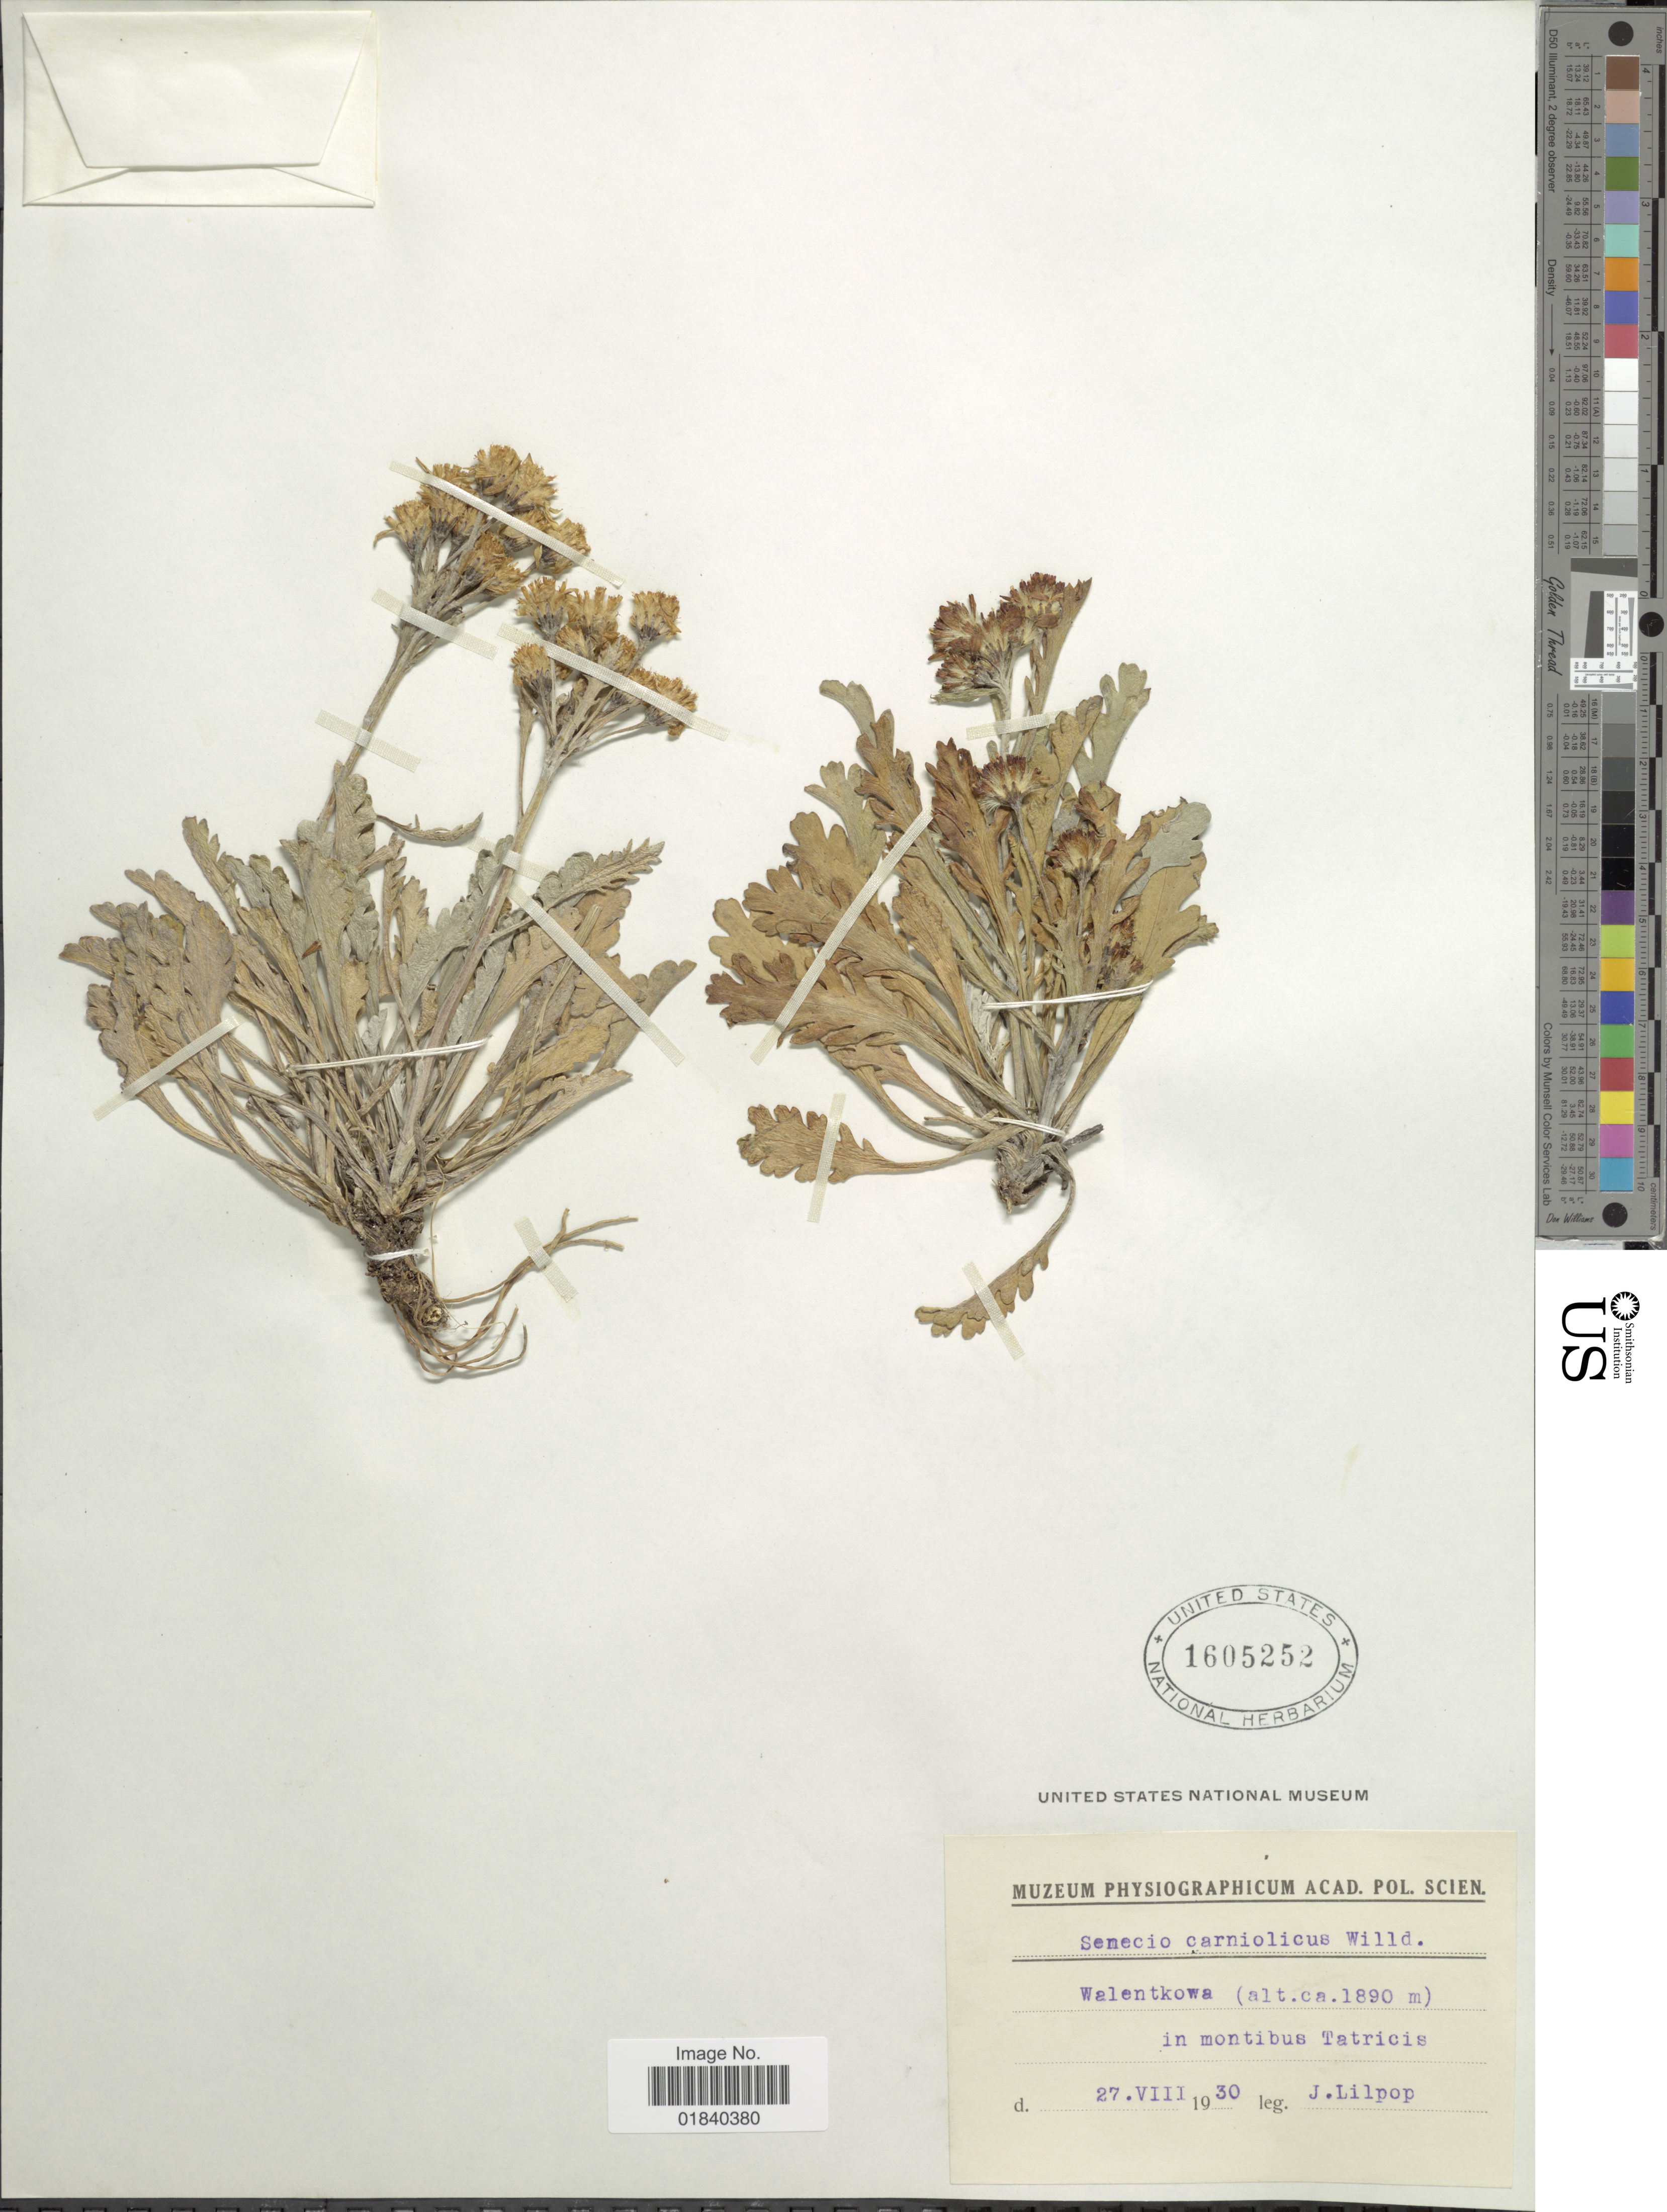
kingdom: Plantae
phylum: Tracheophyta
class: Magnoliopsida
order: Asterales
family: Asteraceae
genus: Jacobaea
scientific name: Jacobaea incana subsp. carniolica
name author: (Willd.) B. Nord. & Greuter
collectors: J. Lilpop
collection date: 1930-08-27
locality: Walentkowa in montibus Tatricis.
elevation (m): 1890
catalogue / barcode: US 1605252